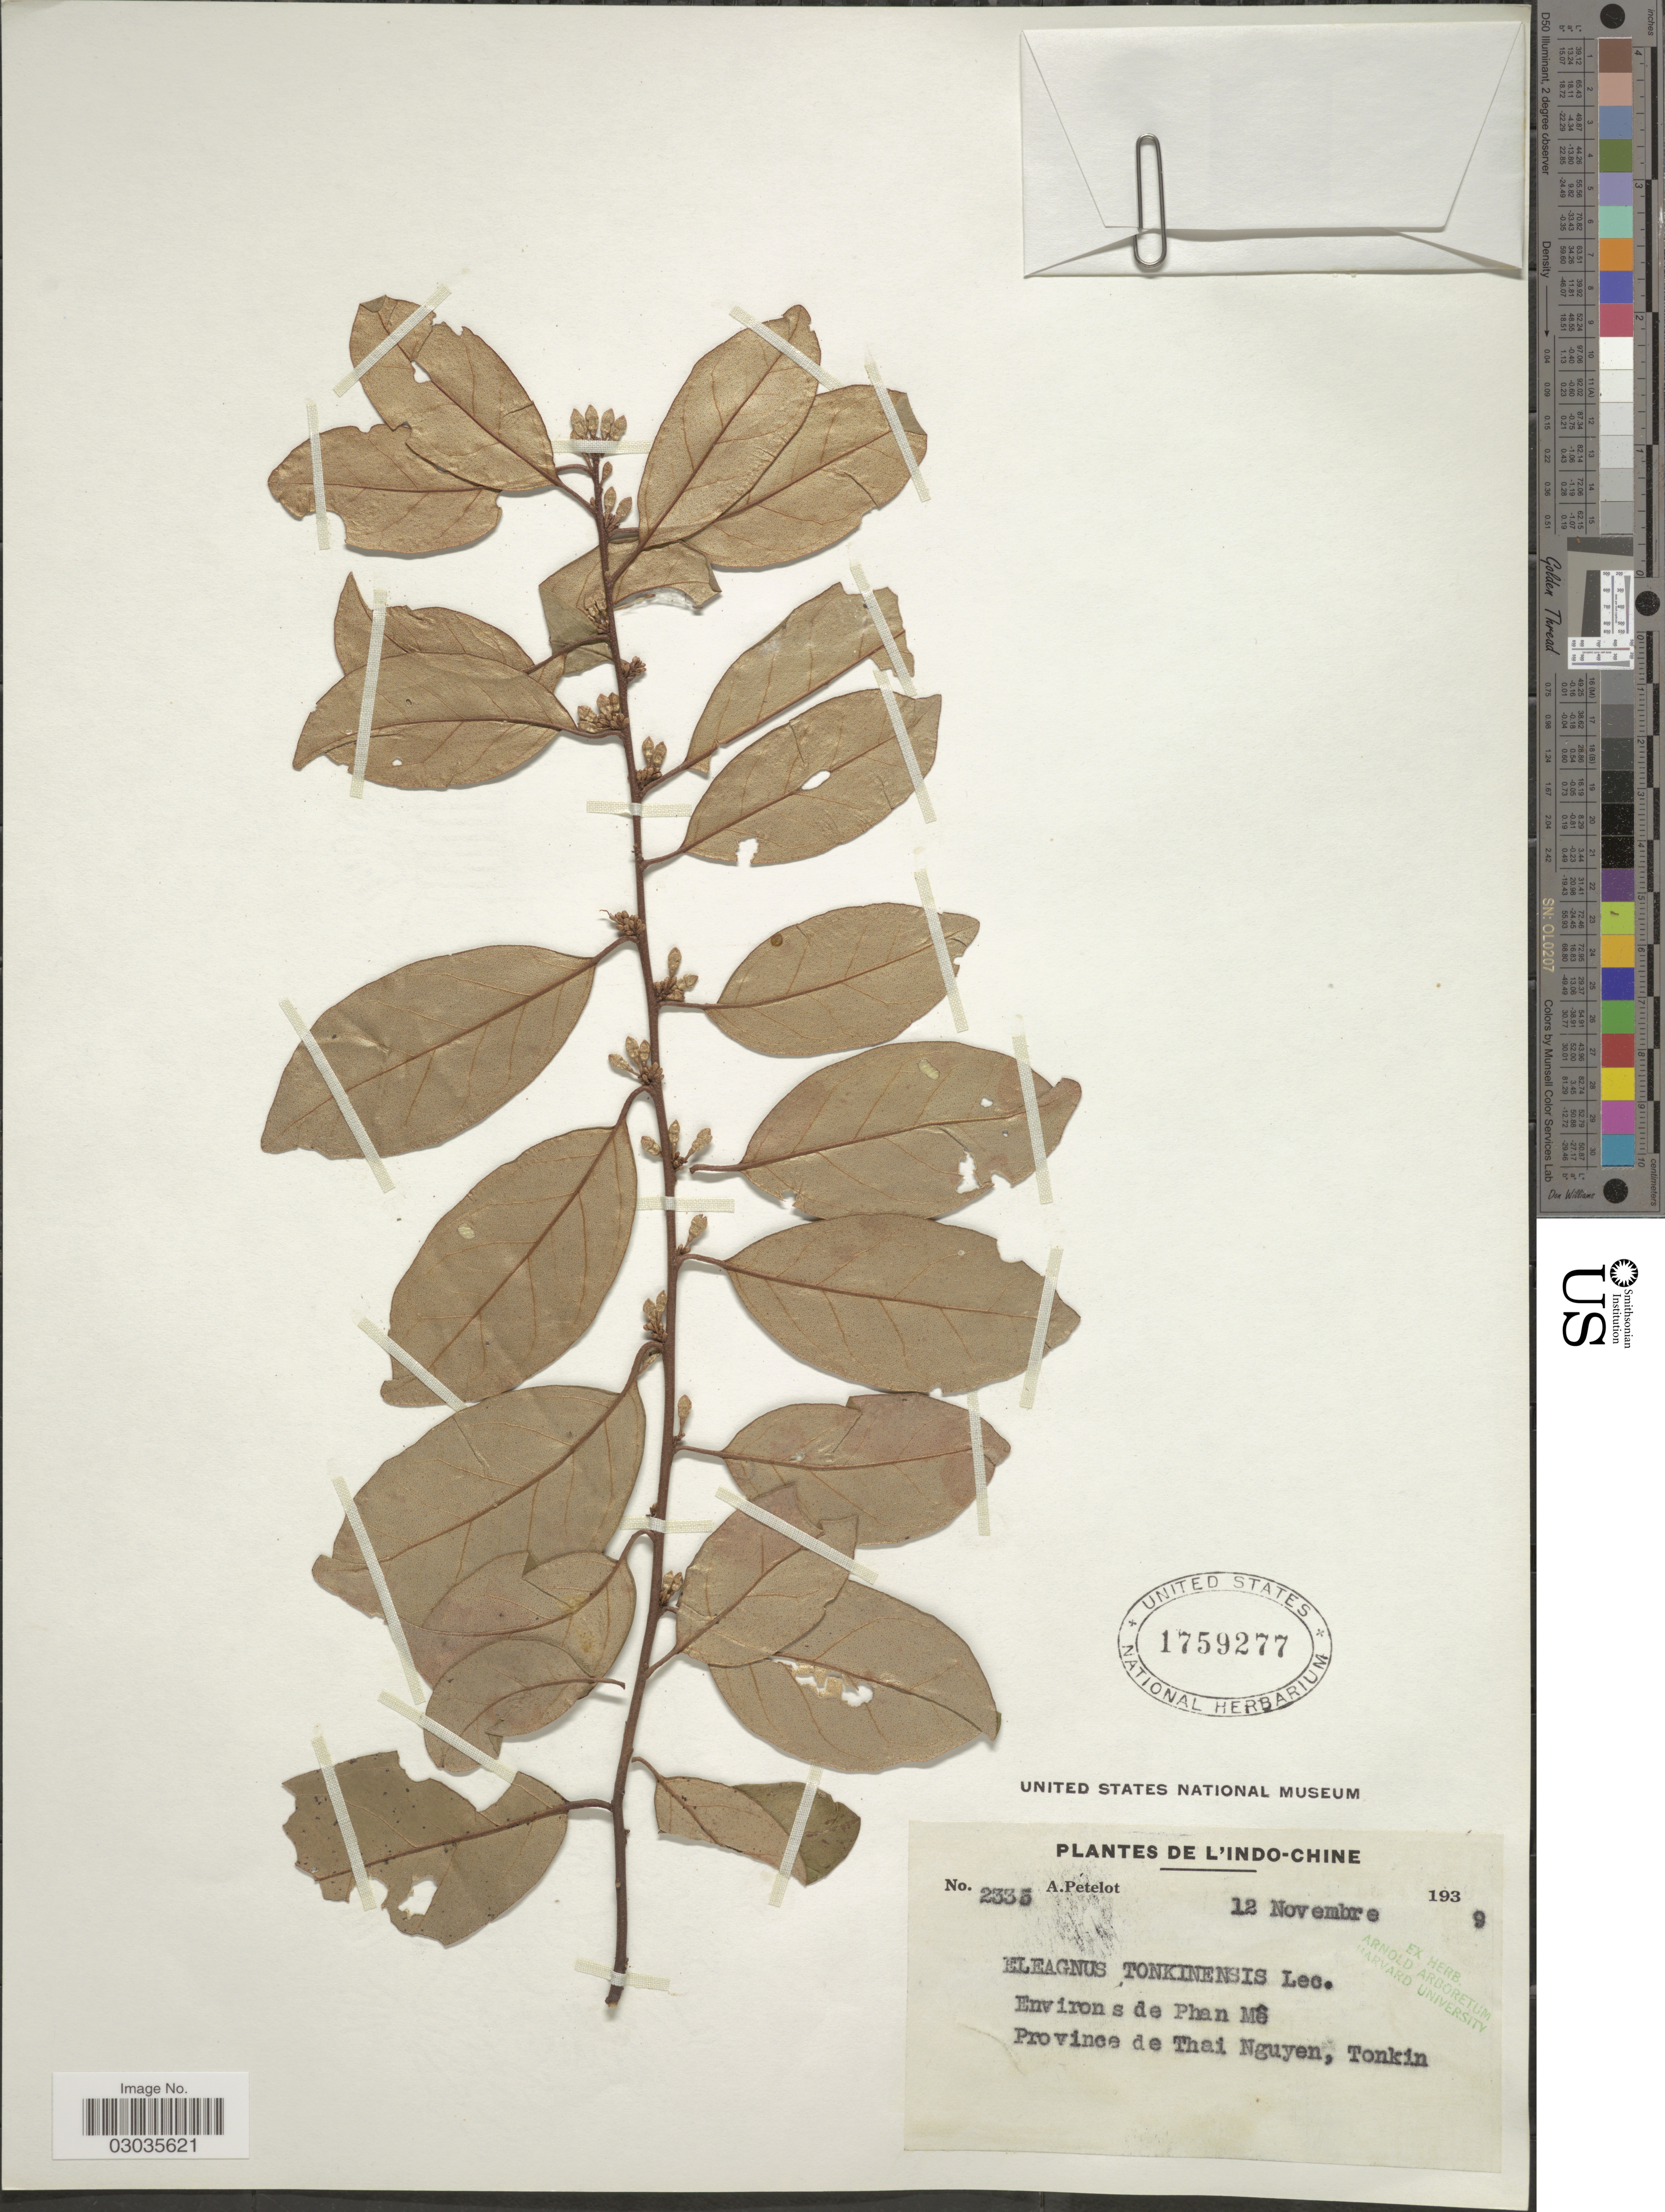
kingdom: Plantae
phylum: Tracheophyta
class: Magnoliopsida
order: Rosales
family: Elaeagnaceae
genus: Elaeagnus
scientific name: Elaeagnus tonkinensis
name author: Servettaz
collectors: A. Petelot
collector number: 2335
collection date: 1939-11-12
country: Vietnam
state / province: Thai Nguyen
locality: Indo-Chine. Environs de Phan Mê, Tonkin.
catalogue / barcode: US 1759277